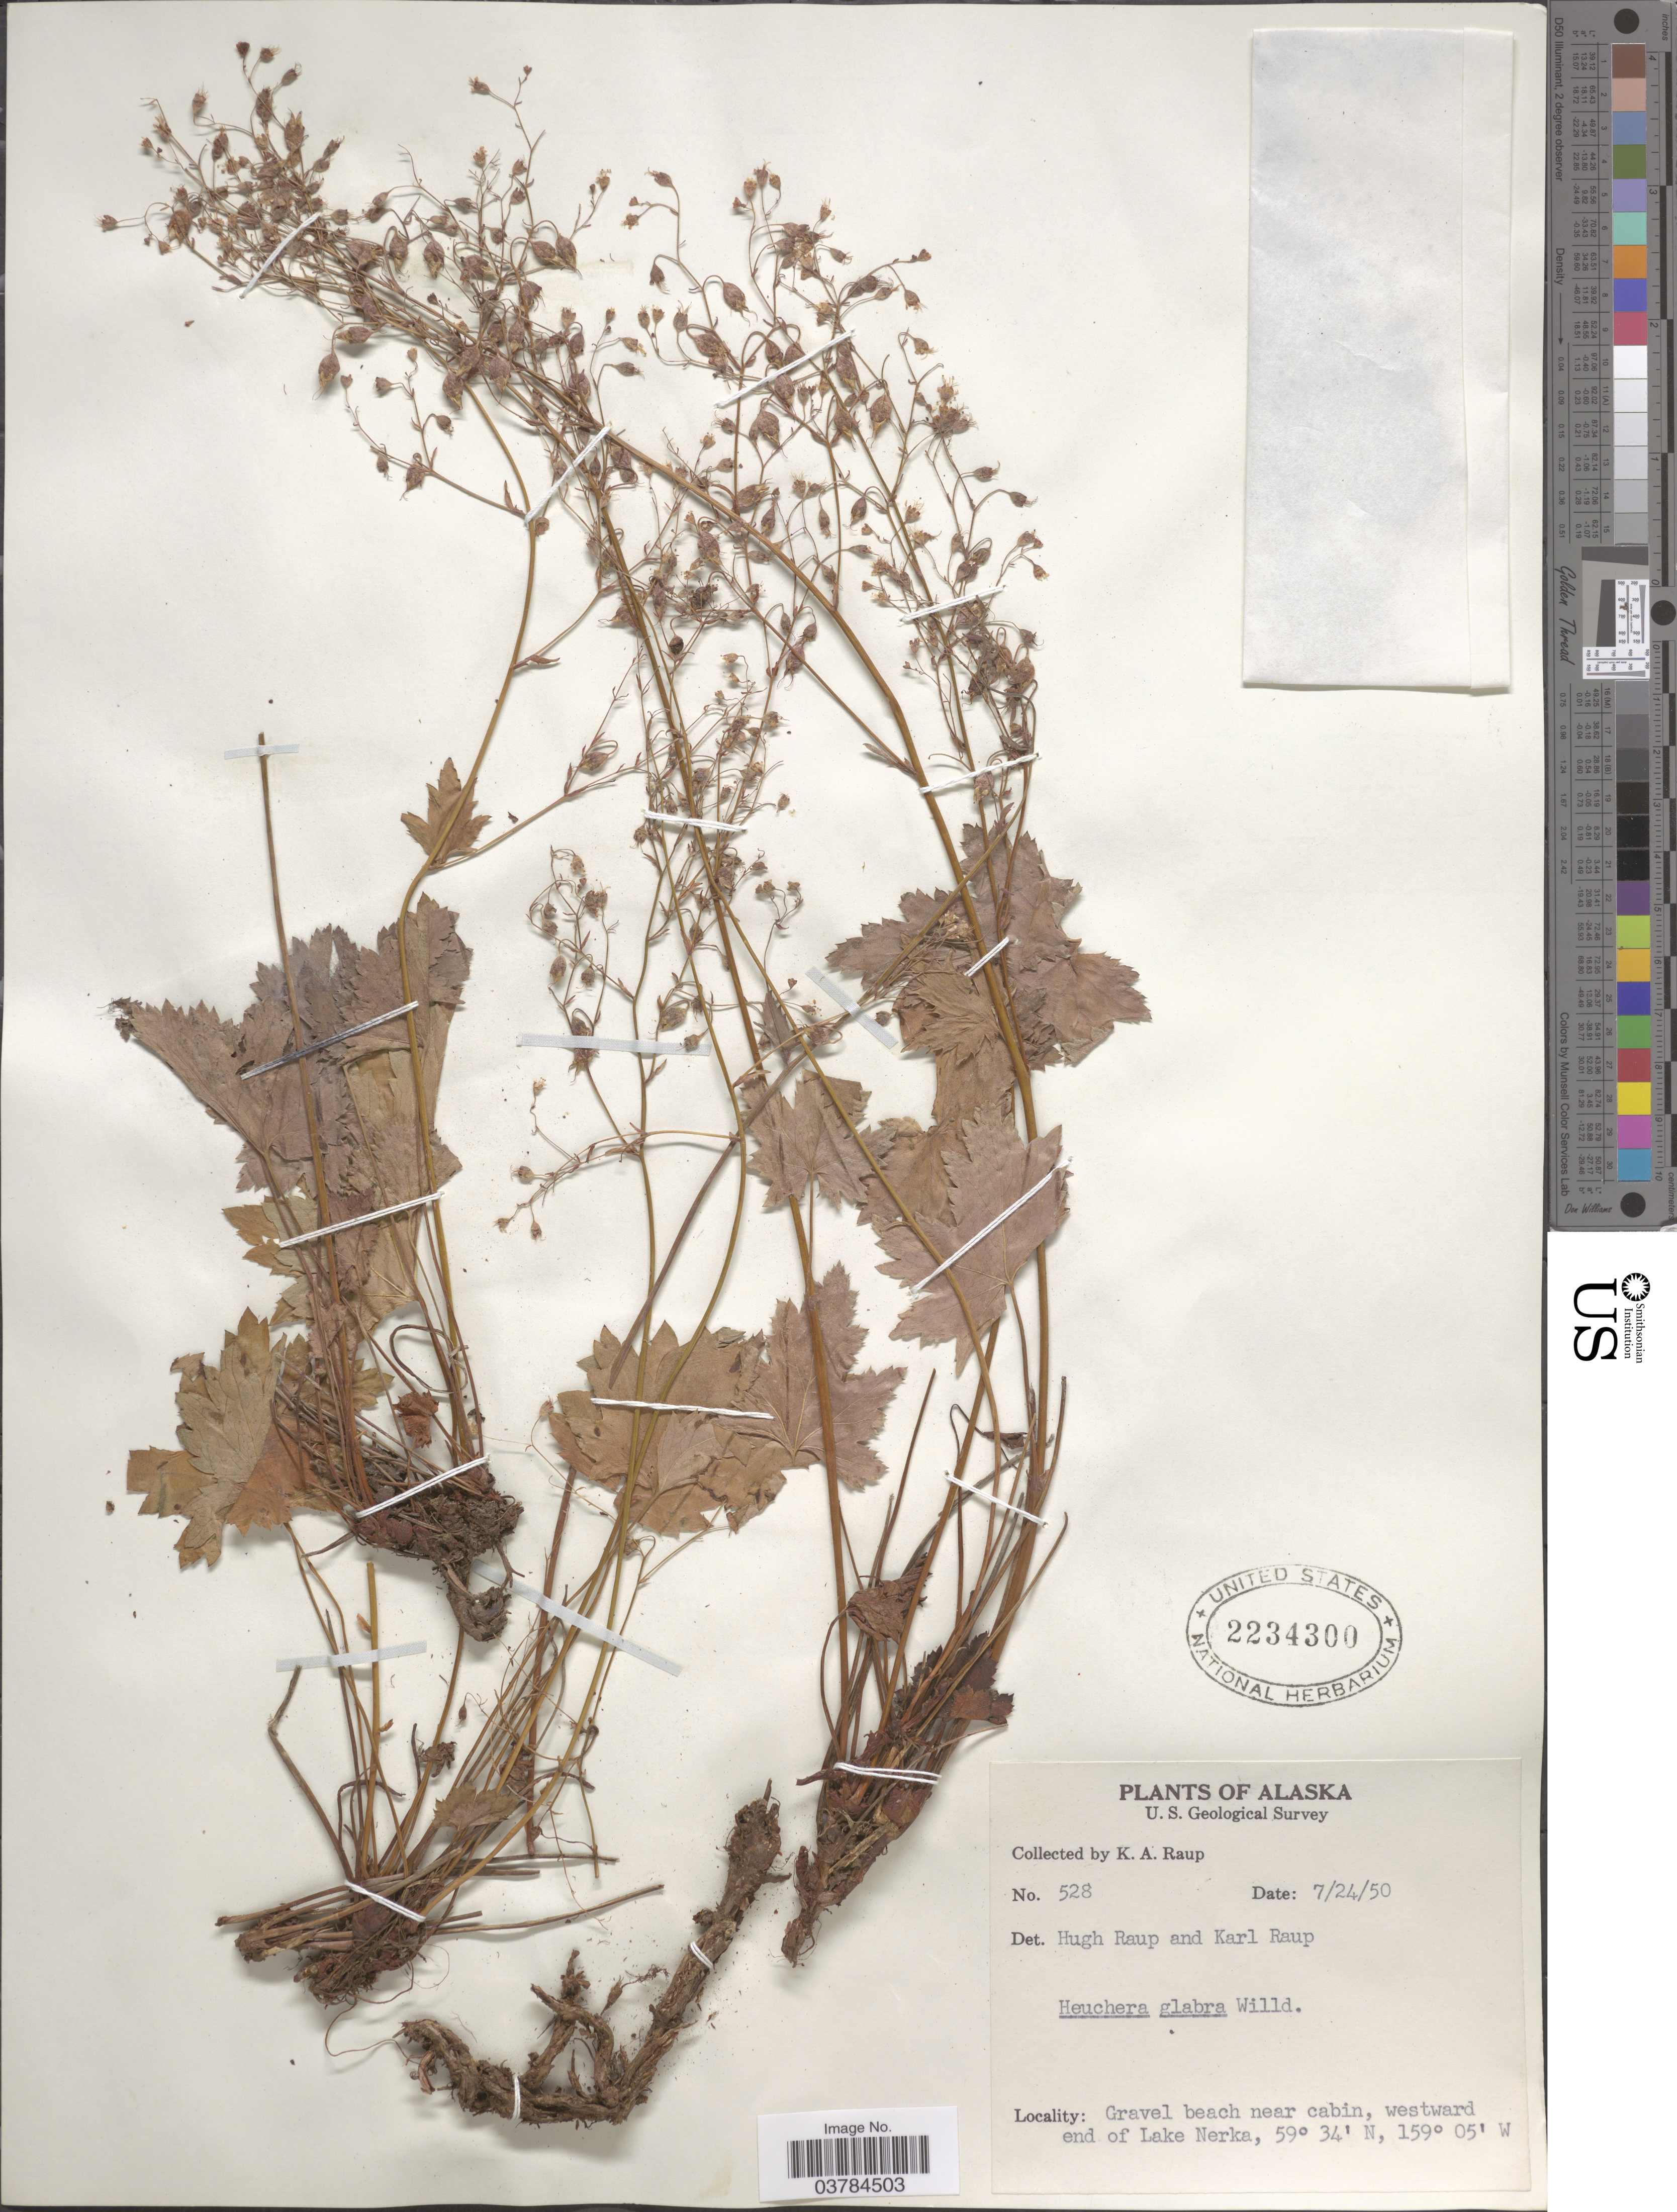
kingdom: Plantae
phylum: Tracheophyta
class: Magnoliopsida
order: Saxifragales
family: Saxifragaceae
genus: Heuchera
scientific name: Heuchera glabra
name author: Willd. ex Roem. & Schult.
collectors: K. Raup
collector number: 528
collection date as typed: Transcribed d/m/y: 24/7/50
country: United States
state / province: Alaska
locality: U.S. Geological Survey. Gravel beach near cabin, westward end of Lake Nerka.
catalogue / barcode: US 2234300